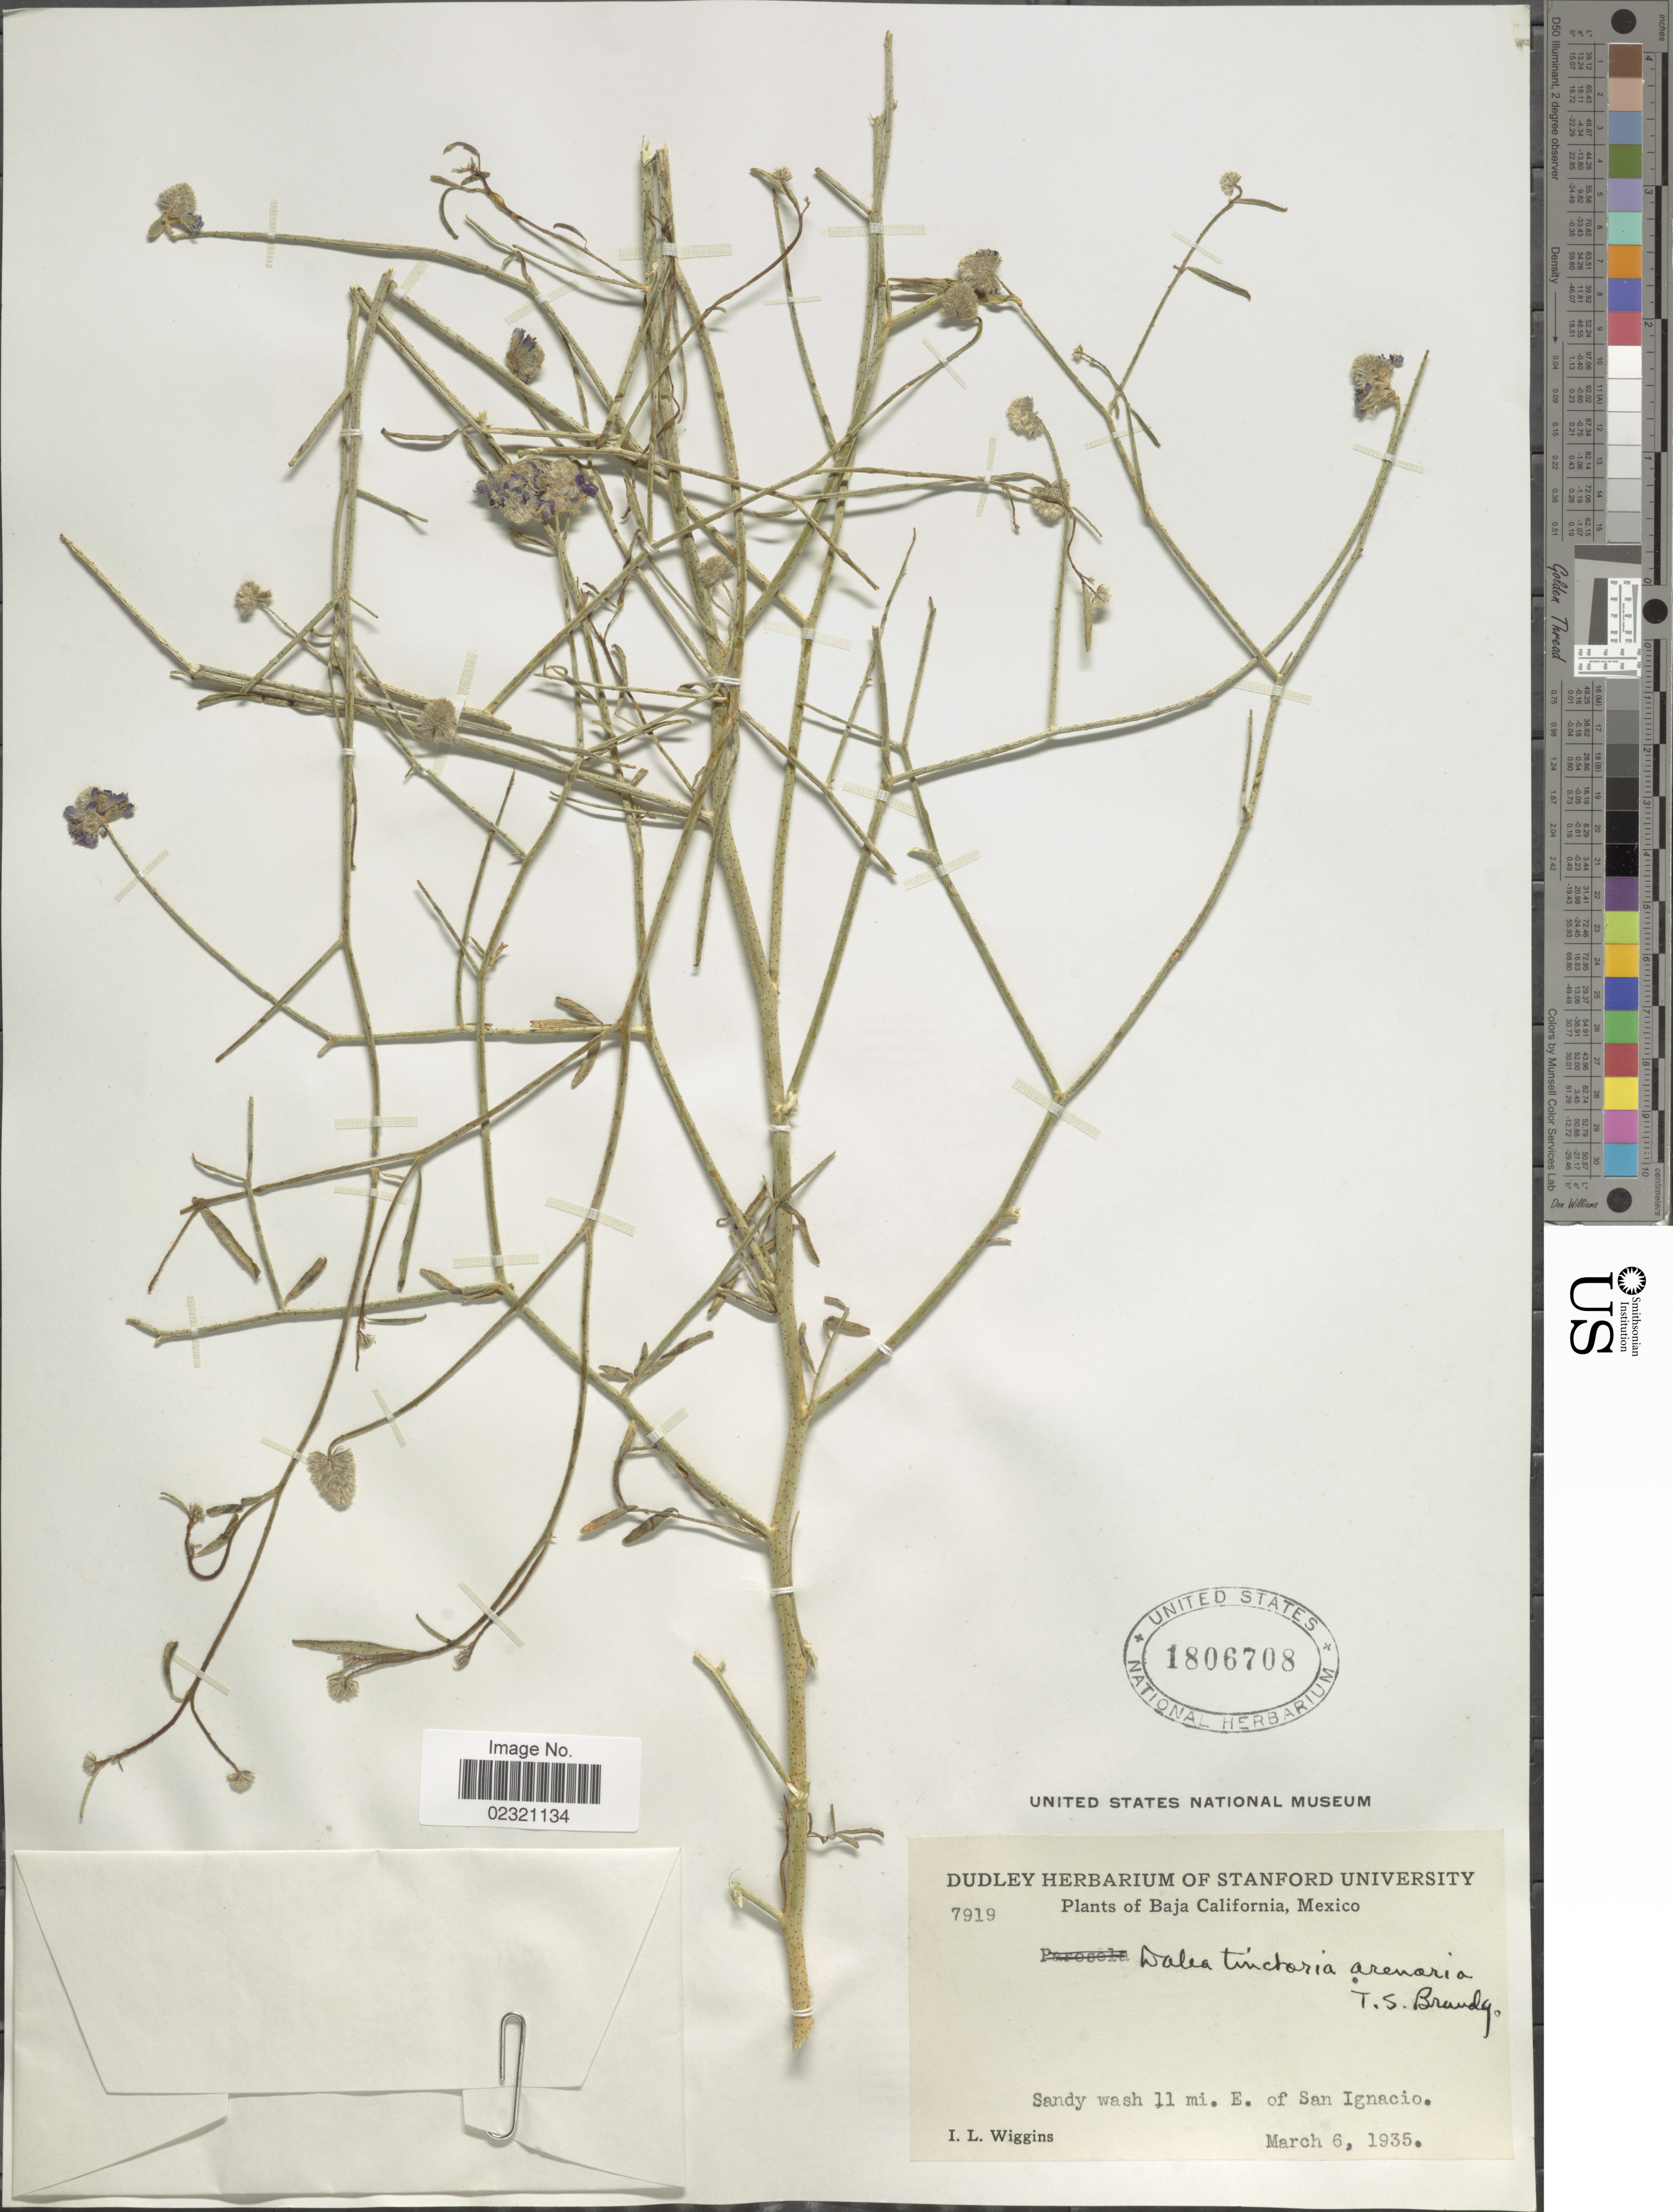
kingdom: Plantae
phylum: Tracheophyta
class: Magnoliopsida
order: Fabales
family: Fabaceae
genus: Psorothamnus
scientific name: Psorothamnus emoryi var. arenarius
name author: (Brandegee) Rydb.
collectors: I. L. Wiggins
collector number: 7919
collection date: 1935-03-06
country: Mexico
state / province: Baja California Sur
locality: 11 mi. E of San Ignacio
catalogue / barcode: US 1806708